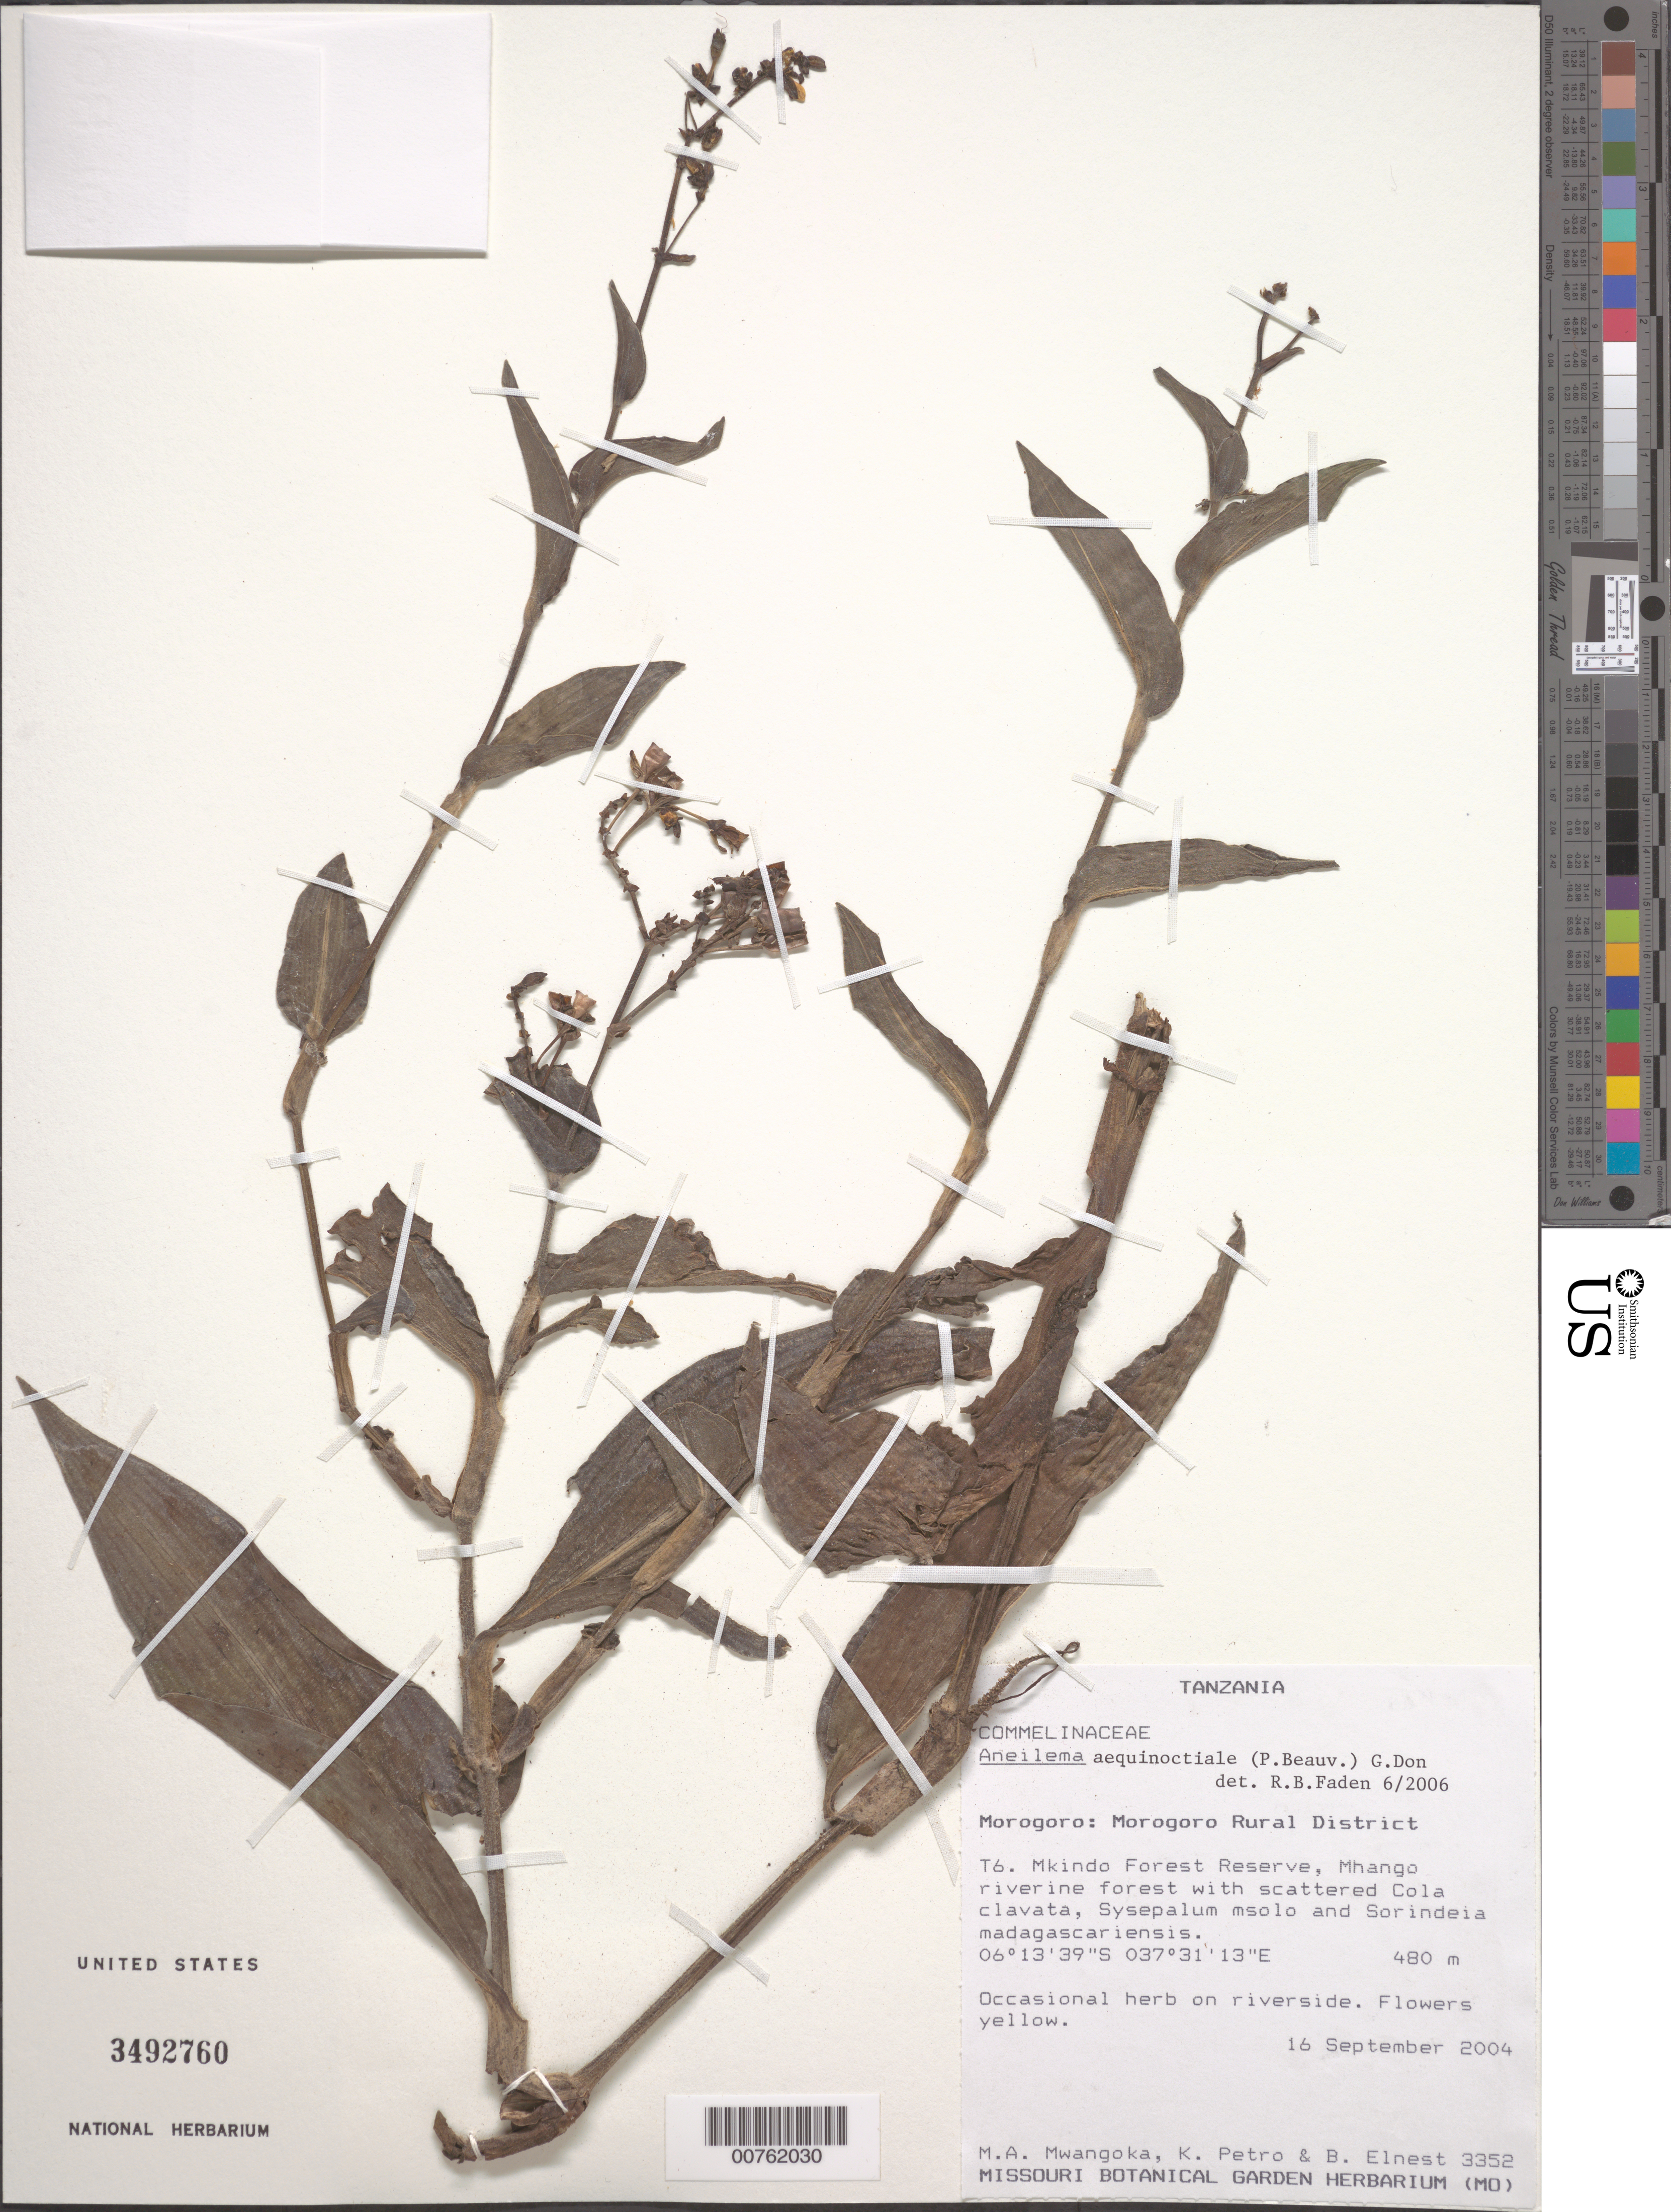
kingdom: Plantae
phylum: Tracheophyta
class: Liliopsida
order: Commelinales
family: Commelinaceae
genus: Aneilema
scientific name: Aneilema aequinoctiale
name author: (P. Beauv.) Loudon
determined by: Faden, Robert B., (US), Smithsonian Institution - National Museum of Natural History (UNITED STATES)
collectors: M. A. Mwangoka, K. Petro & B. Elnest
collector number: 3352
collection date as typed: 16 Sep 2004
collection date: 2004-09-16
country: Tanzania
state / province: Morogoro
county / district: Morogoro Rual District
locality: T6. Mkindo Forest Reserve.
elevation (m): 480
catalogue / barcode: US 3492760